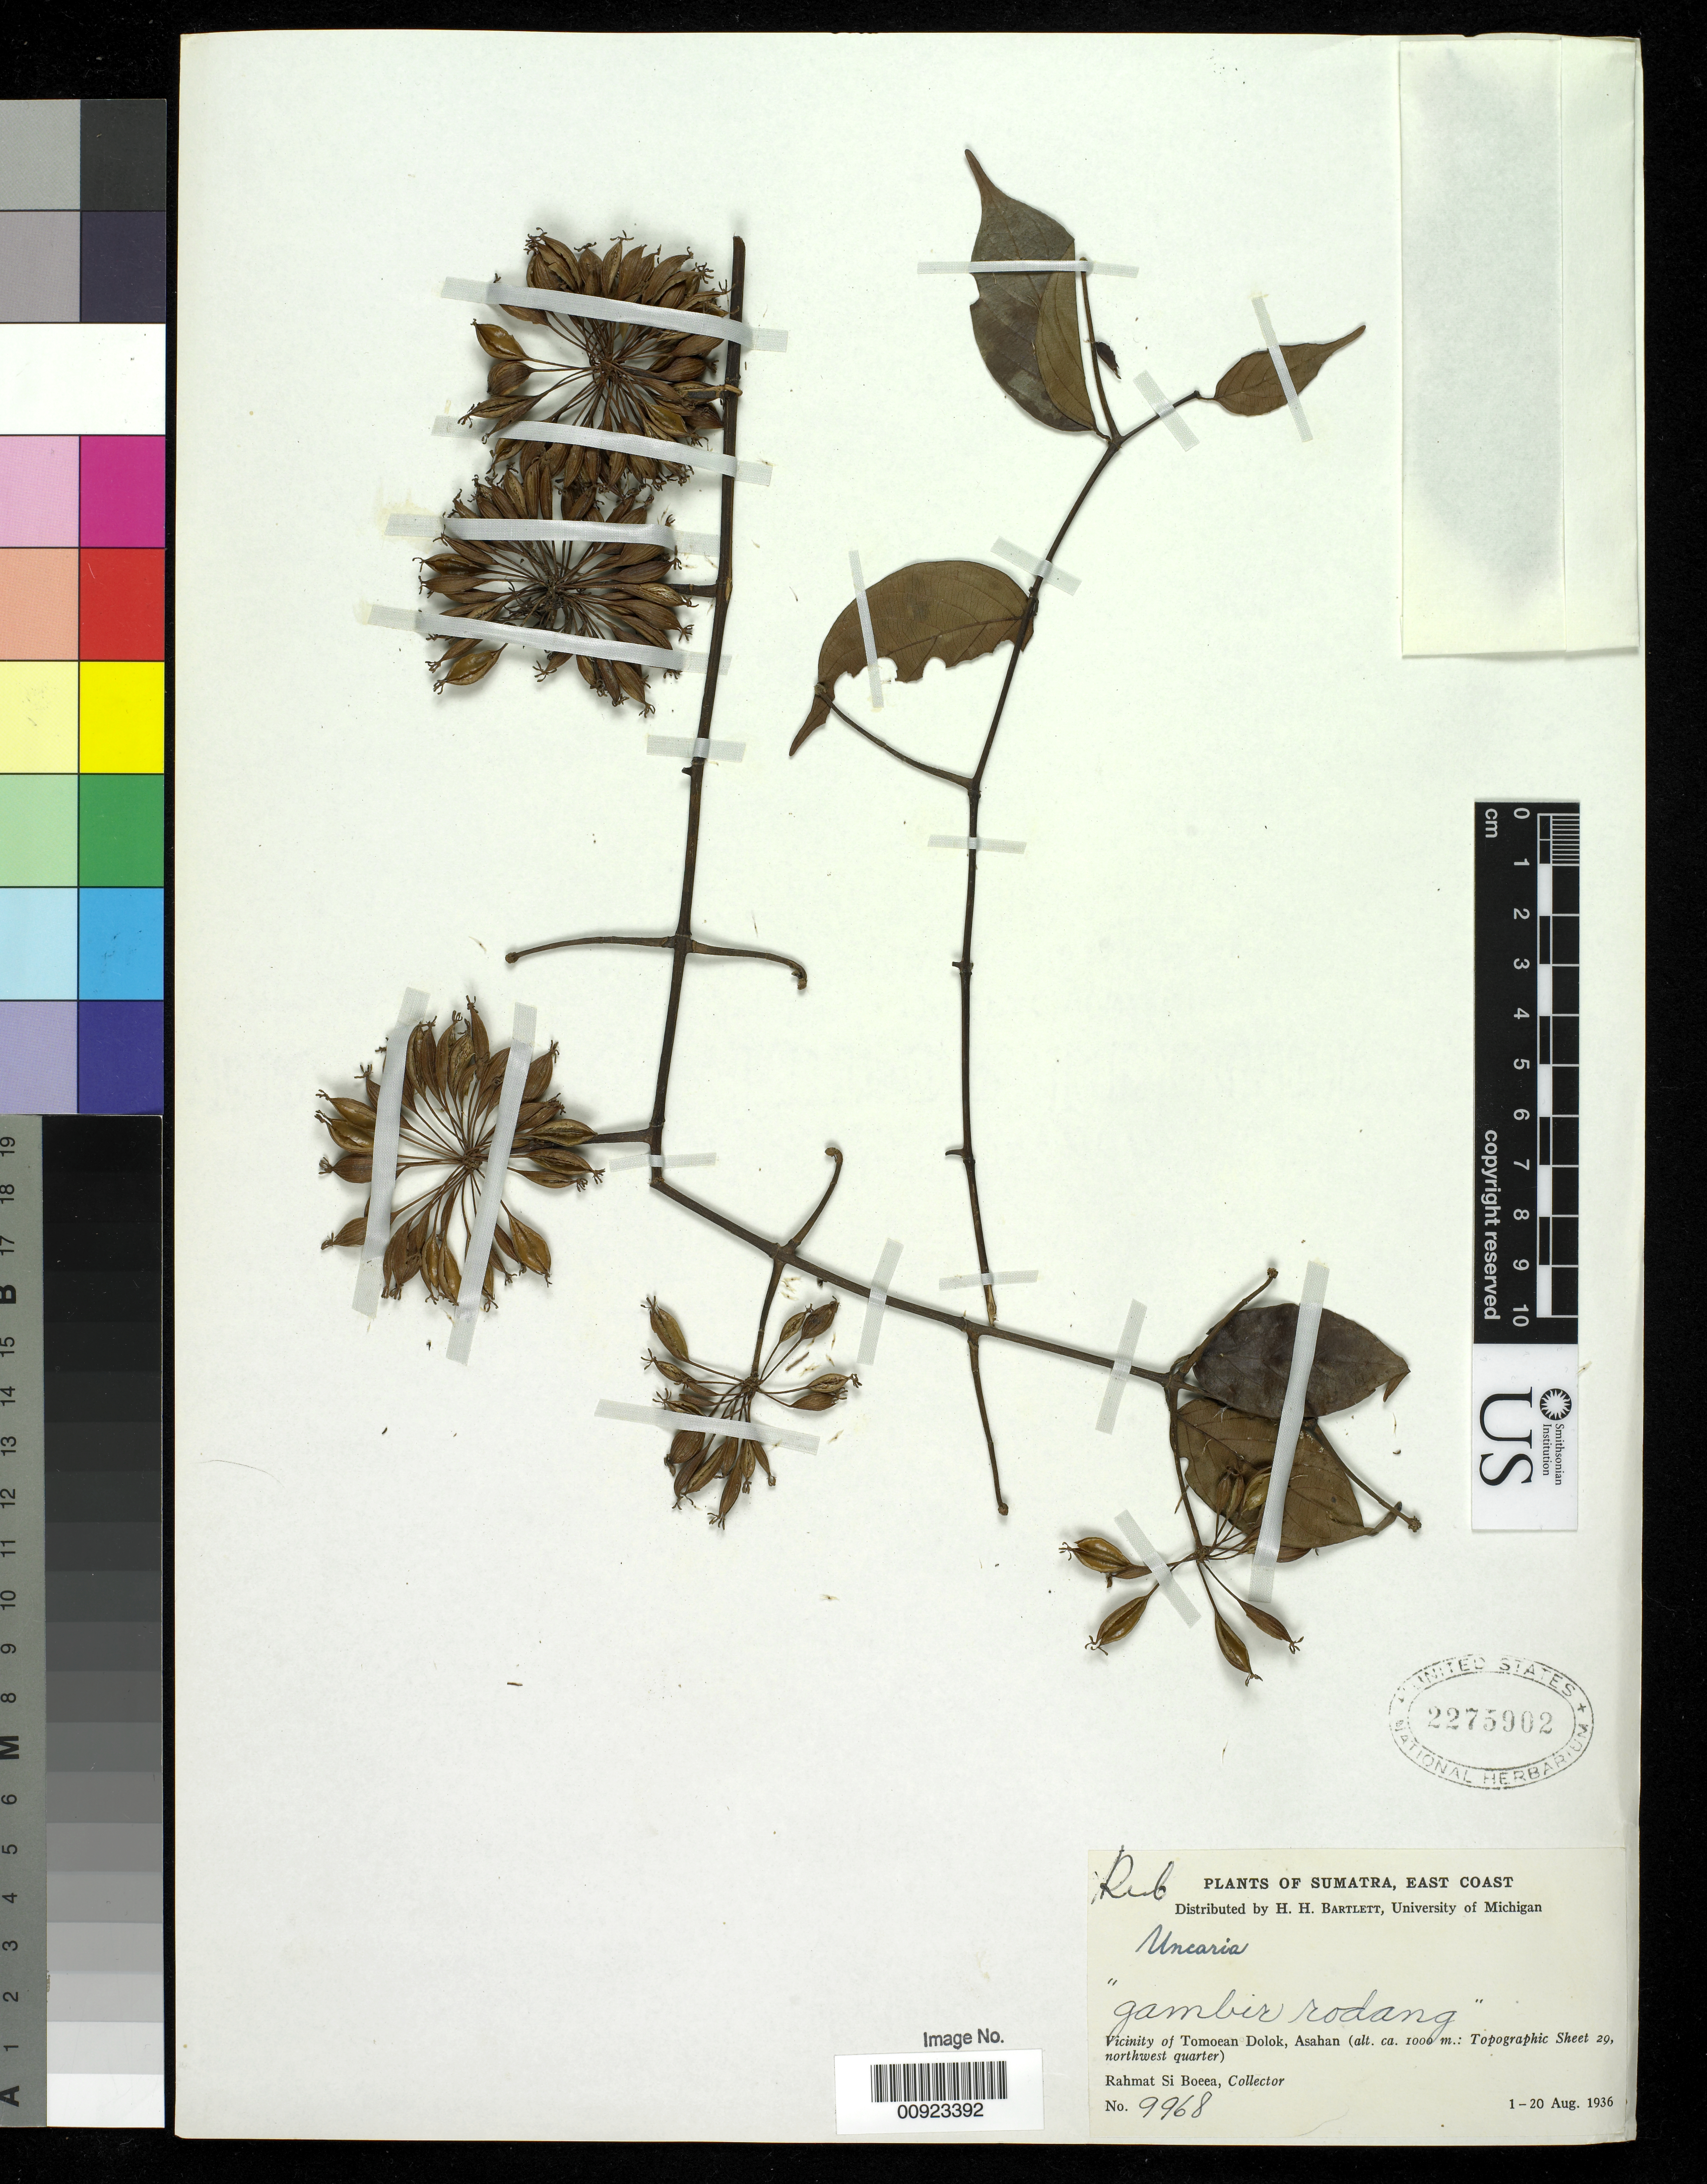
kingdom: Plantae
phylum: Tracheophyta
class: Magnoliopsida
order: Gentianales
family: Rubiaceae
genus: Uncaria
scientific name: Uncaria sp.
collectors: Rahmat Si Boeea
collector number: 9968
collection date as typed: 01 Aug 1936 to 20 Aug 1936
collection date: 1936-08-01/1936-08-20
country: Indonesia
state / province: Sumatra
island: Sumatra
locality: Vicinity of Tomoean Dolok, Ashan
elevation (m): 1000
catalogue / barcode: US 2275902